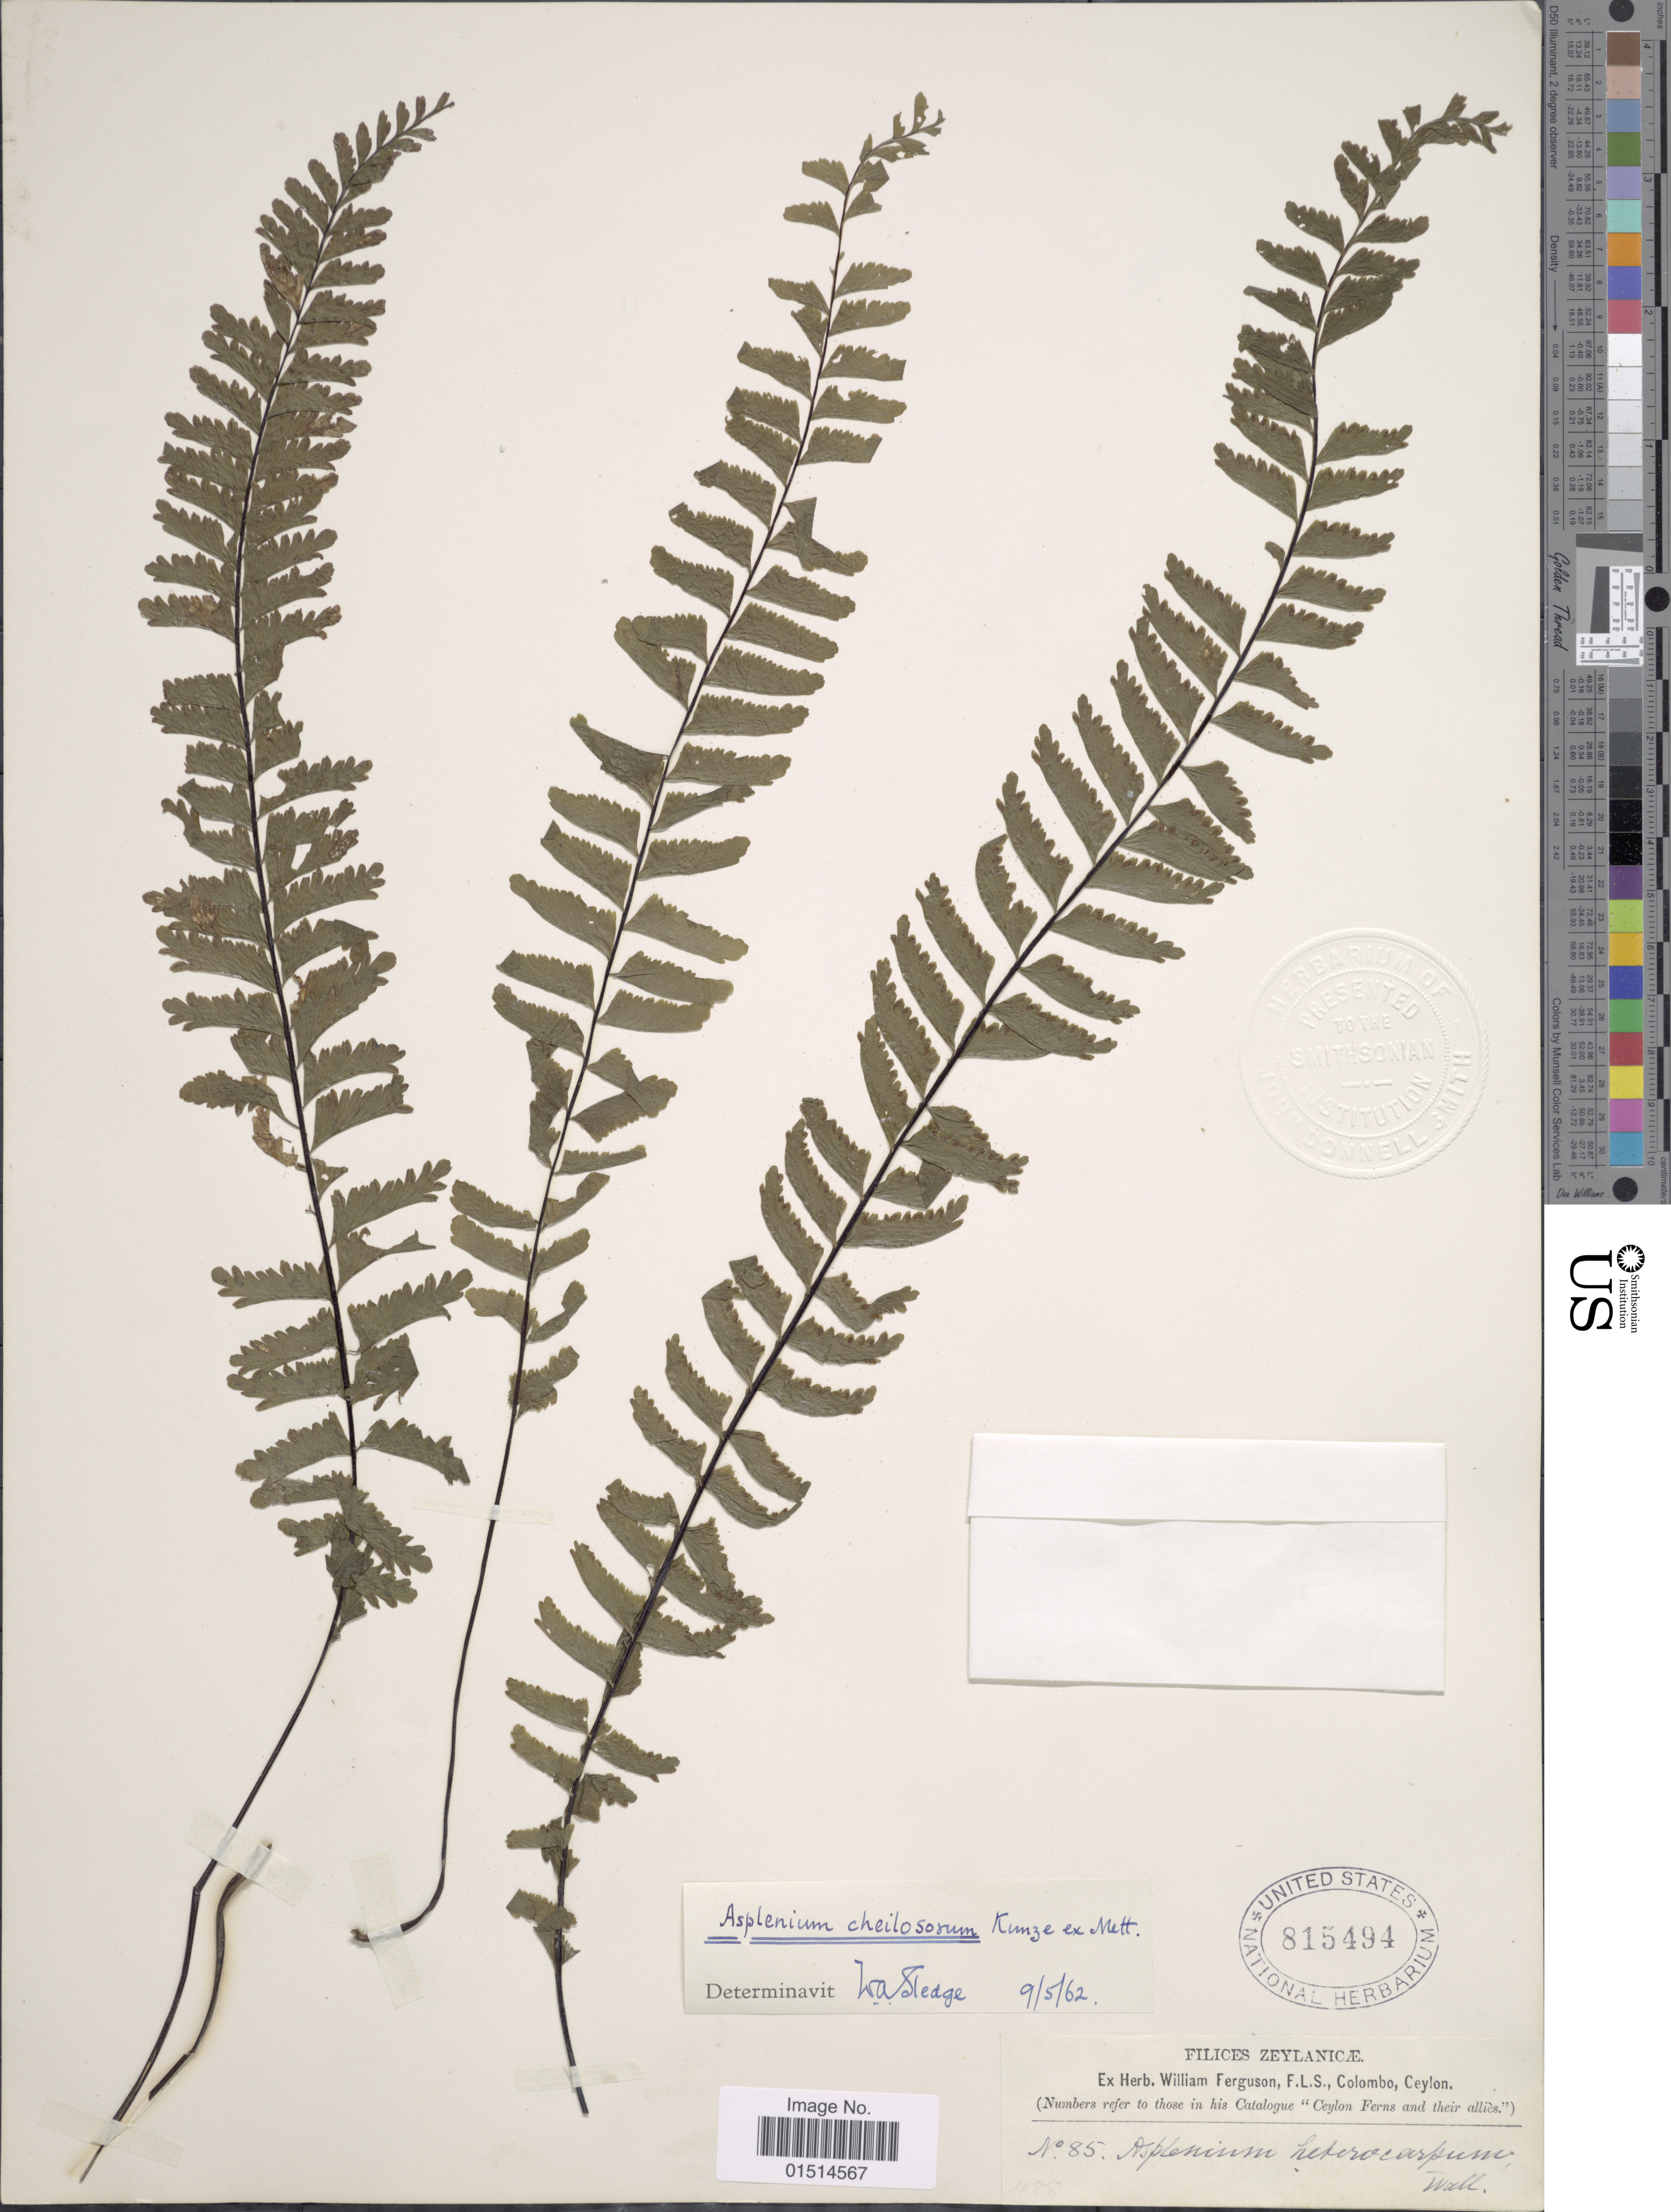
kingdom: Plantae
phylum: Tracheophyta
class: Polypodiopsida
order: Polypodiales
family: Aspleniaceae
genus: Asplenium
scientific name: Asplenium cheilosorum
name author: Kunze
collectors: ex herb. W. Ferguson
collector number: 85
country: Sri Lanka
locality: Zeylanicae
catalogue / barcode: US 815494